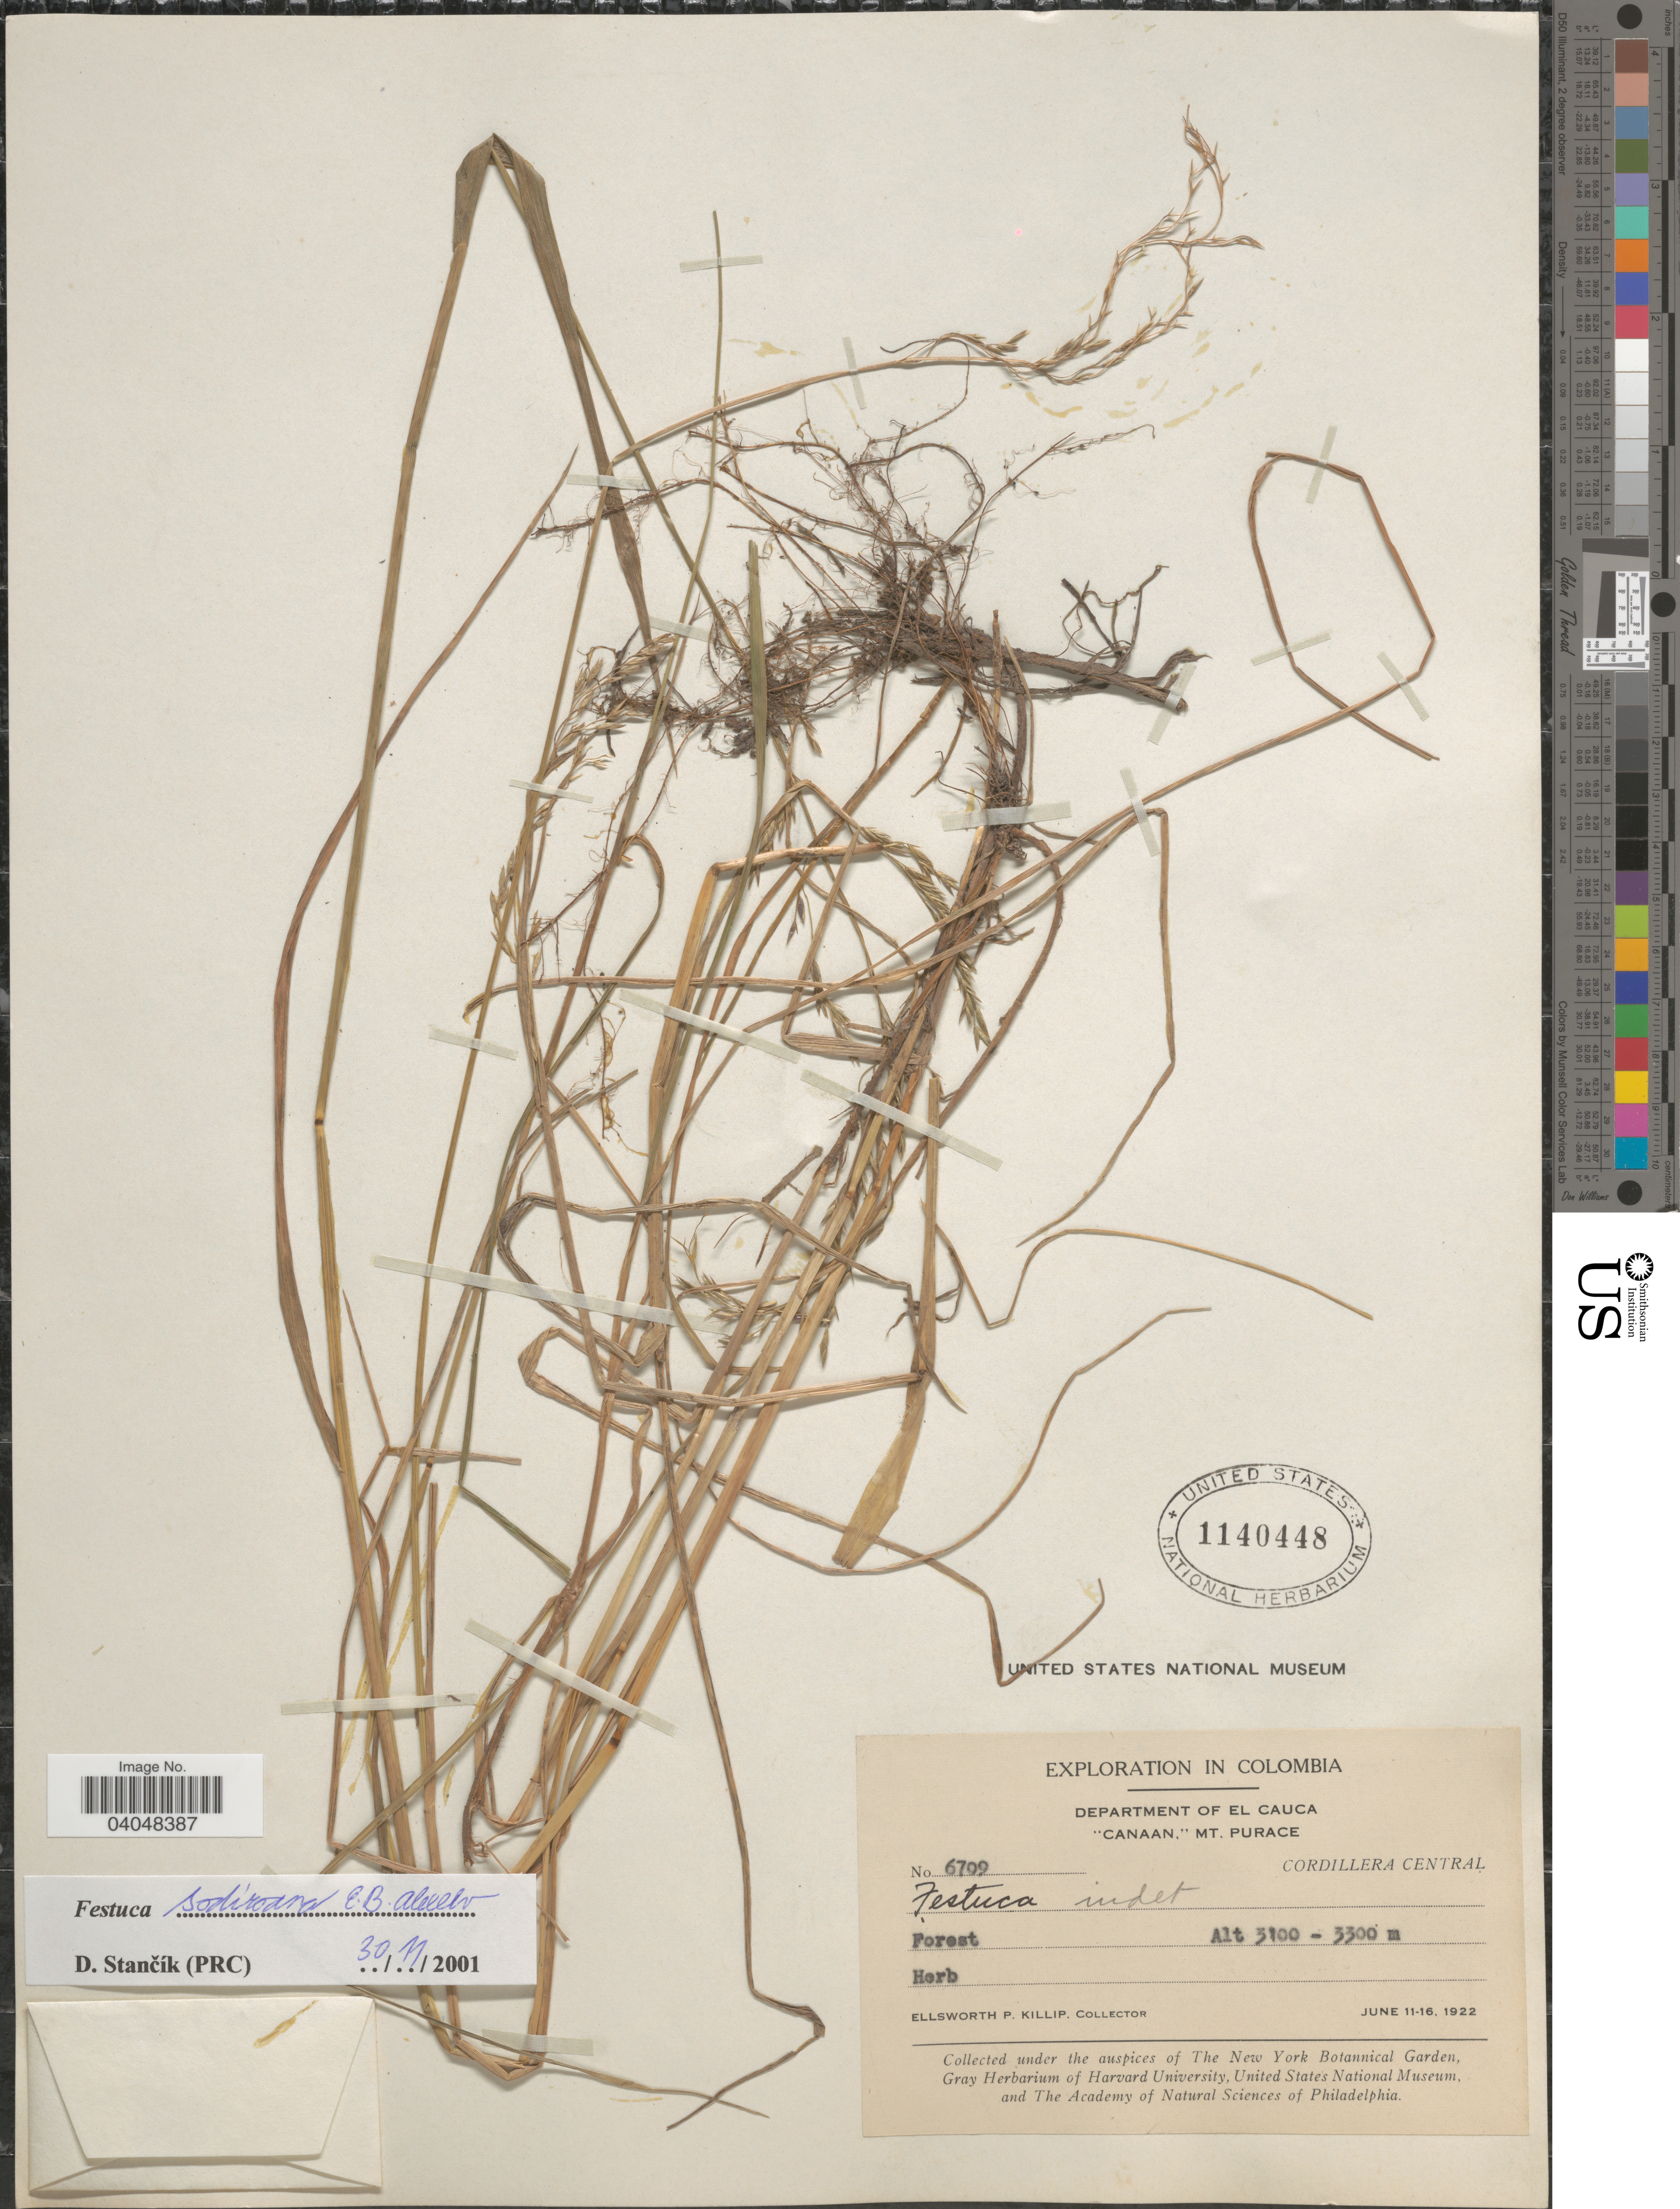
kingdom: Plantae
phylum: Tracheophyta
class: Liliopsida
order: Poales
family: Poaceae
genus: Festuca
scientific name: Festuca sodiroana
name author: Hack. ex E.B. Alexeev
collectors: E. P. Killip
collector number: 6709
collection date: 1922-06-11/1922-06-16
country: Colombia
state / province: Cauca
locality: Department of El Cauca. "Canaan," Mt. Purace. Cordillera Central.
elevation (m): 3100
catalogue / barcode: US 1140448